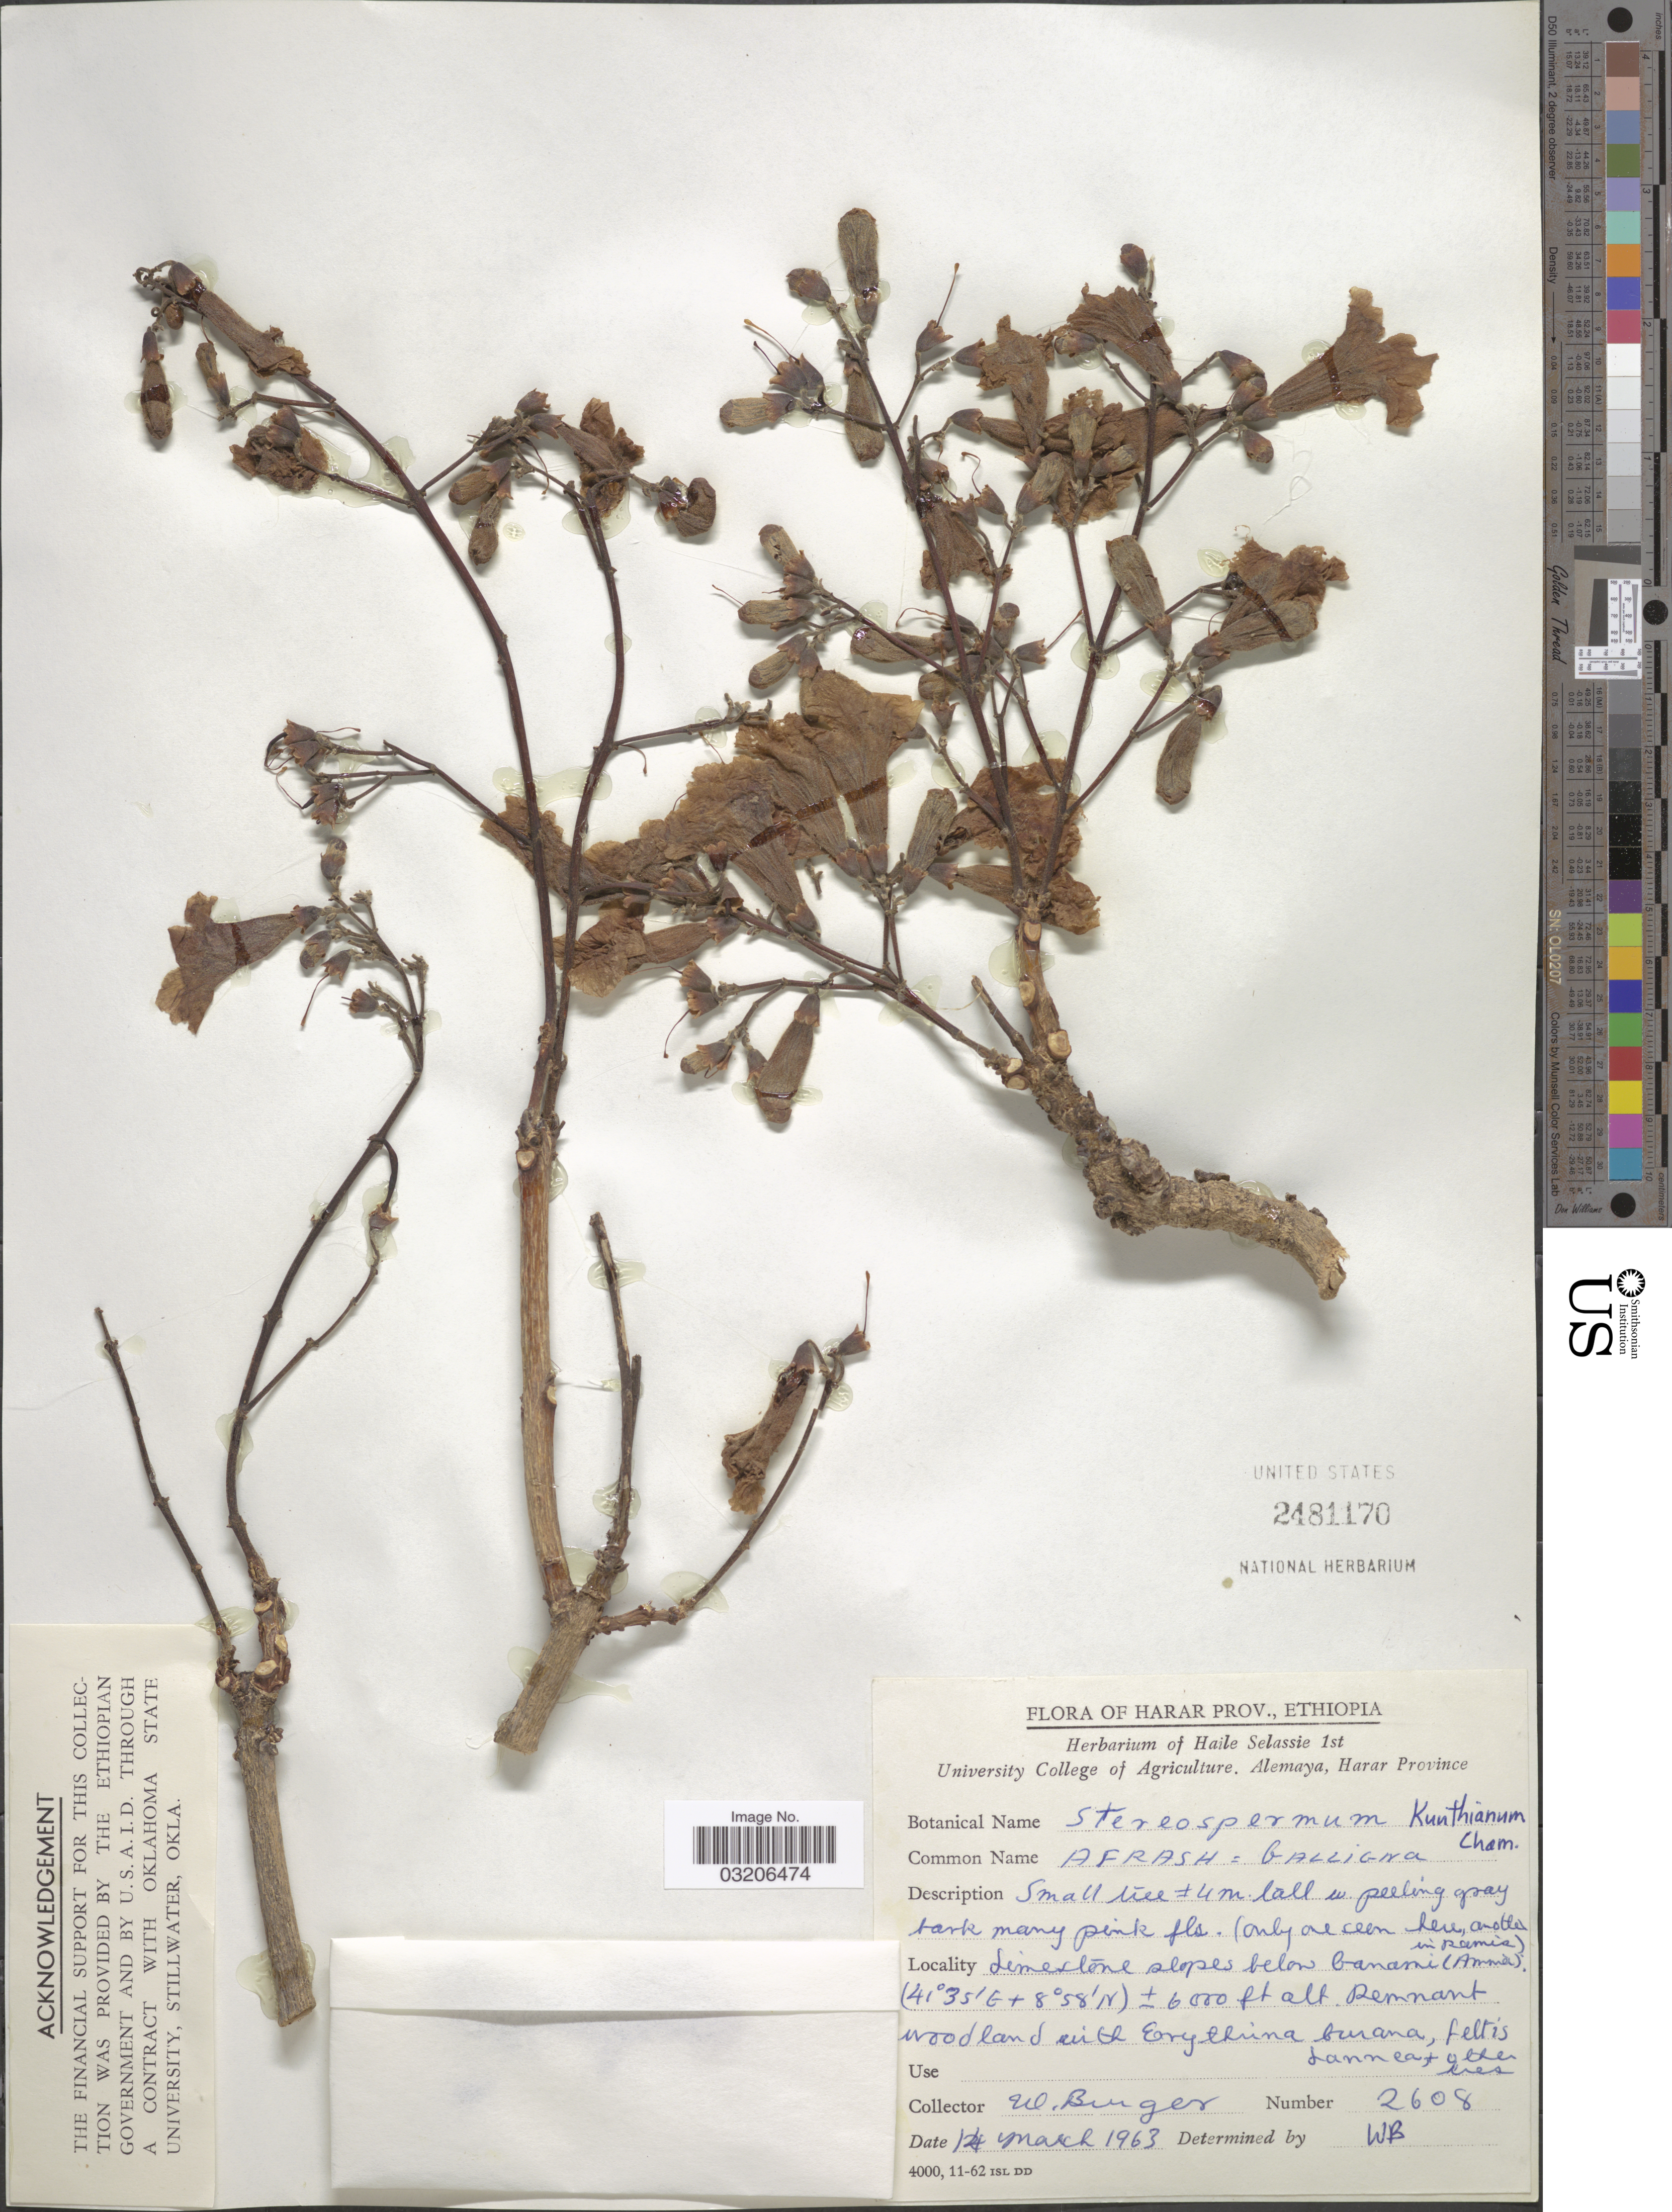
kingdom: Plantae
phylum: Tracheophyta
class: Magnoliopsida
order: Lamiales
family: Bignoniaceae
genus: Stereospermum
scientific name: Stereospermum kunthianum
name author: Cham.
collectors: W. Burger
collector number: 2608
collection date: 1963-03-14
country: Ethiopia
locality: Harar Prov. Limestone slopes below banami [interpreted] (Ammá) [interpreted].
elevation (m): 1829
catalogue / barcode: US 2481170